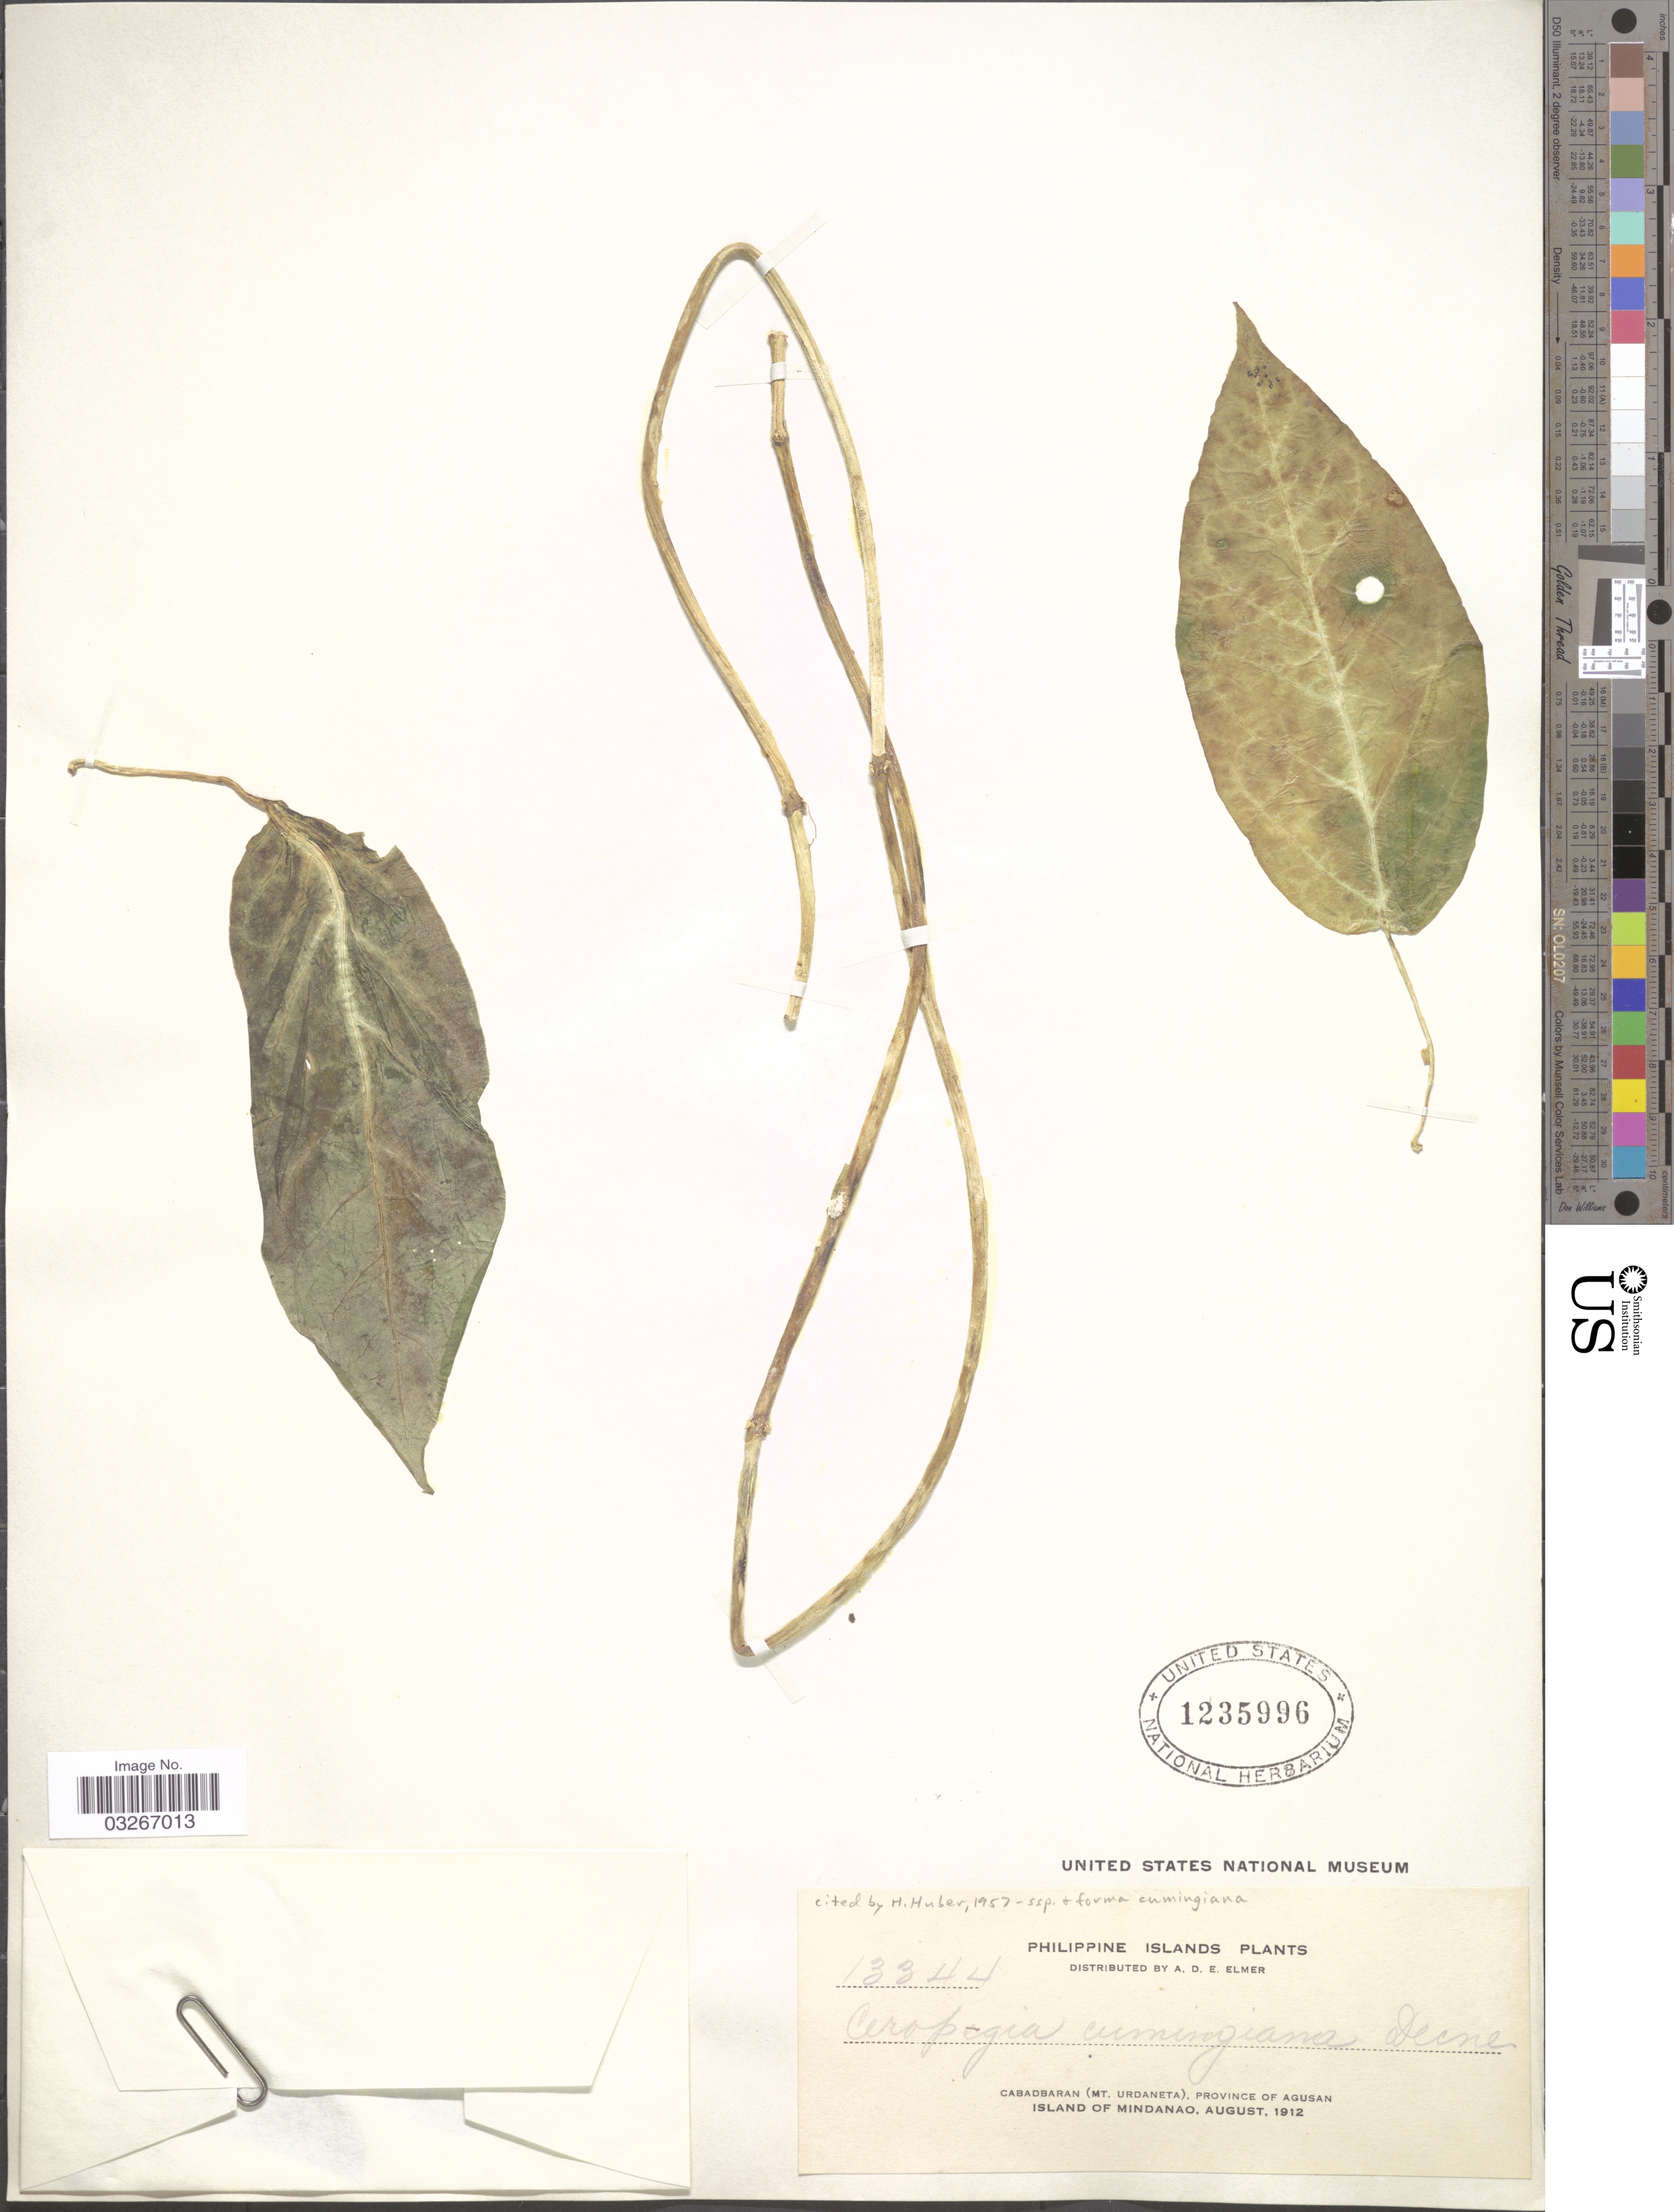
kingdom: Plantae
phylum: Tracheophyta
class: Magnoliopsida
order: Gentianales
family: Apocynaceae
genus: Ceropegia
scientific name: Ceropegia cumingiana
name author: Decne.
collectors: A. D. E. Elmer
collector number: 13344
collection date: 1912-08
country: Philippines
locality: Philippine Islands. Cabadbaran (Mt. Urdaneta), Province of Agusan. Island of Mindanao.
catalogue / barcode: US 1235996